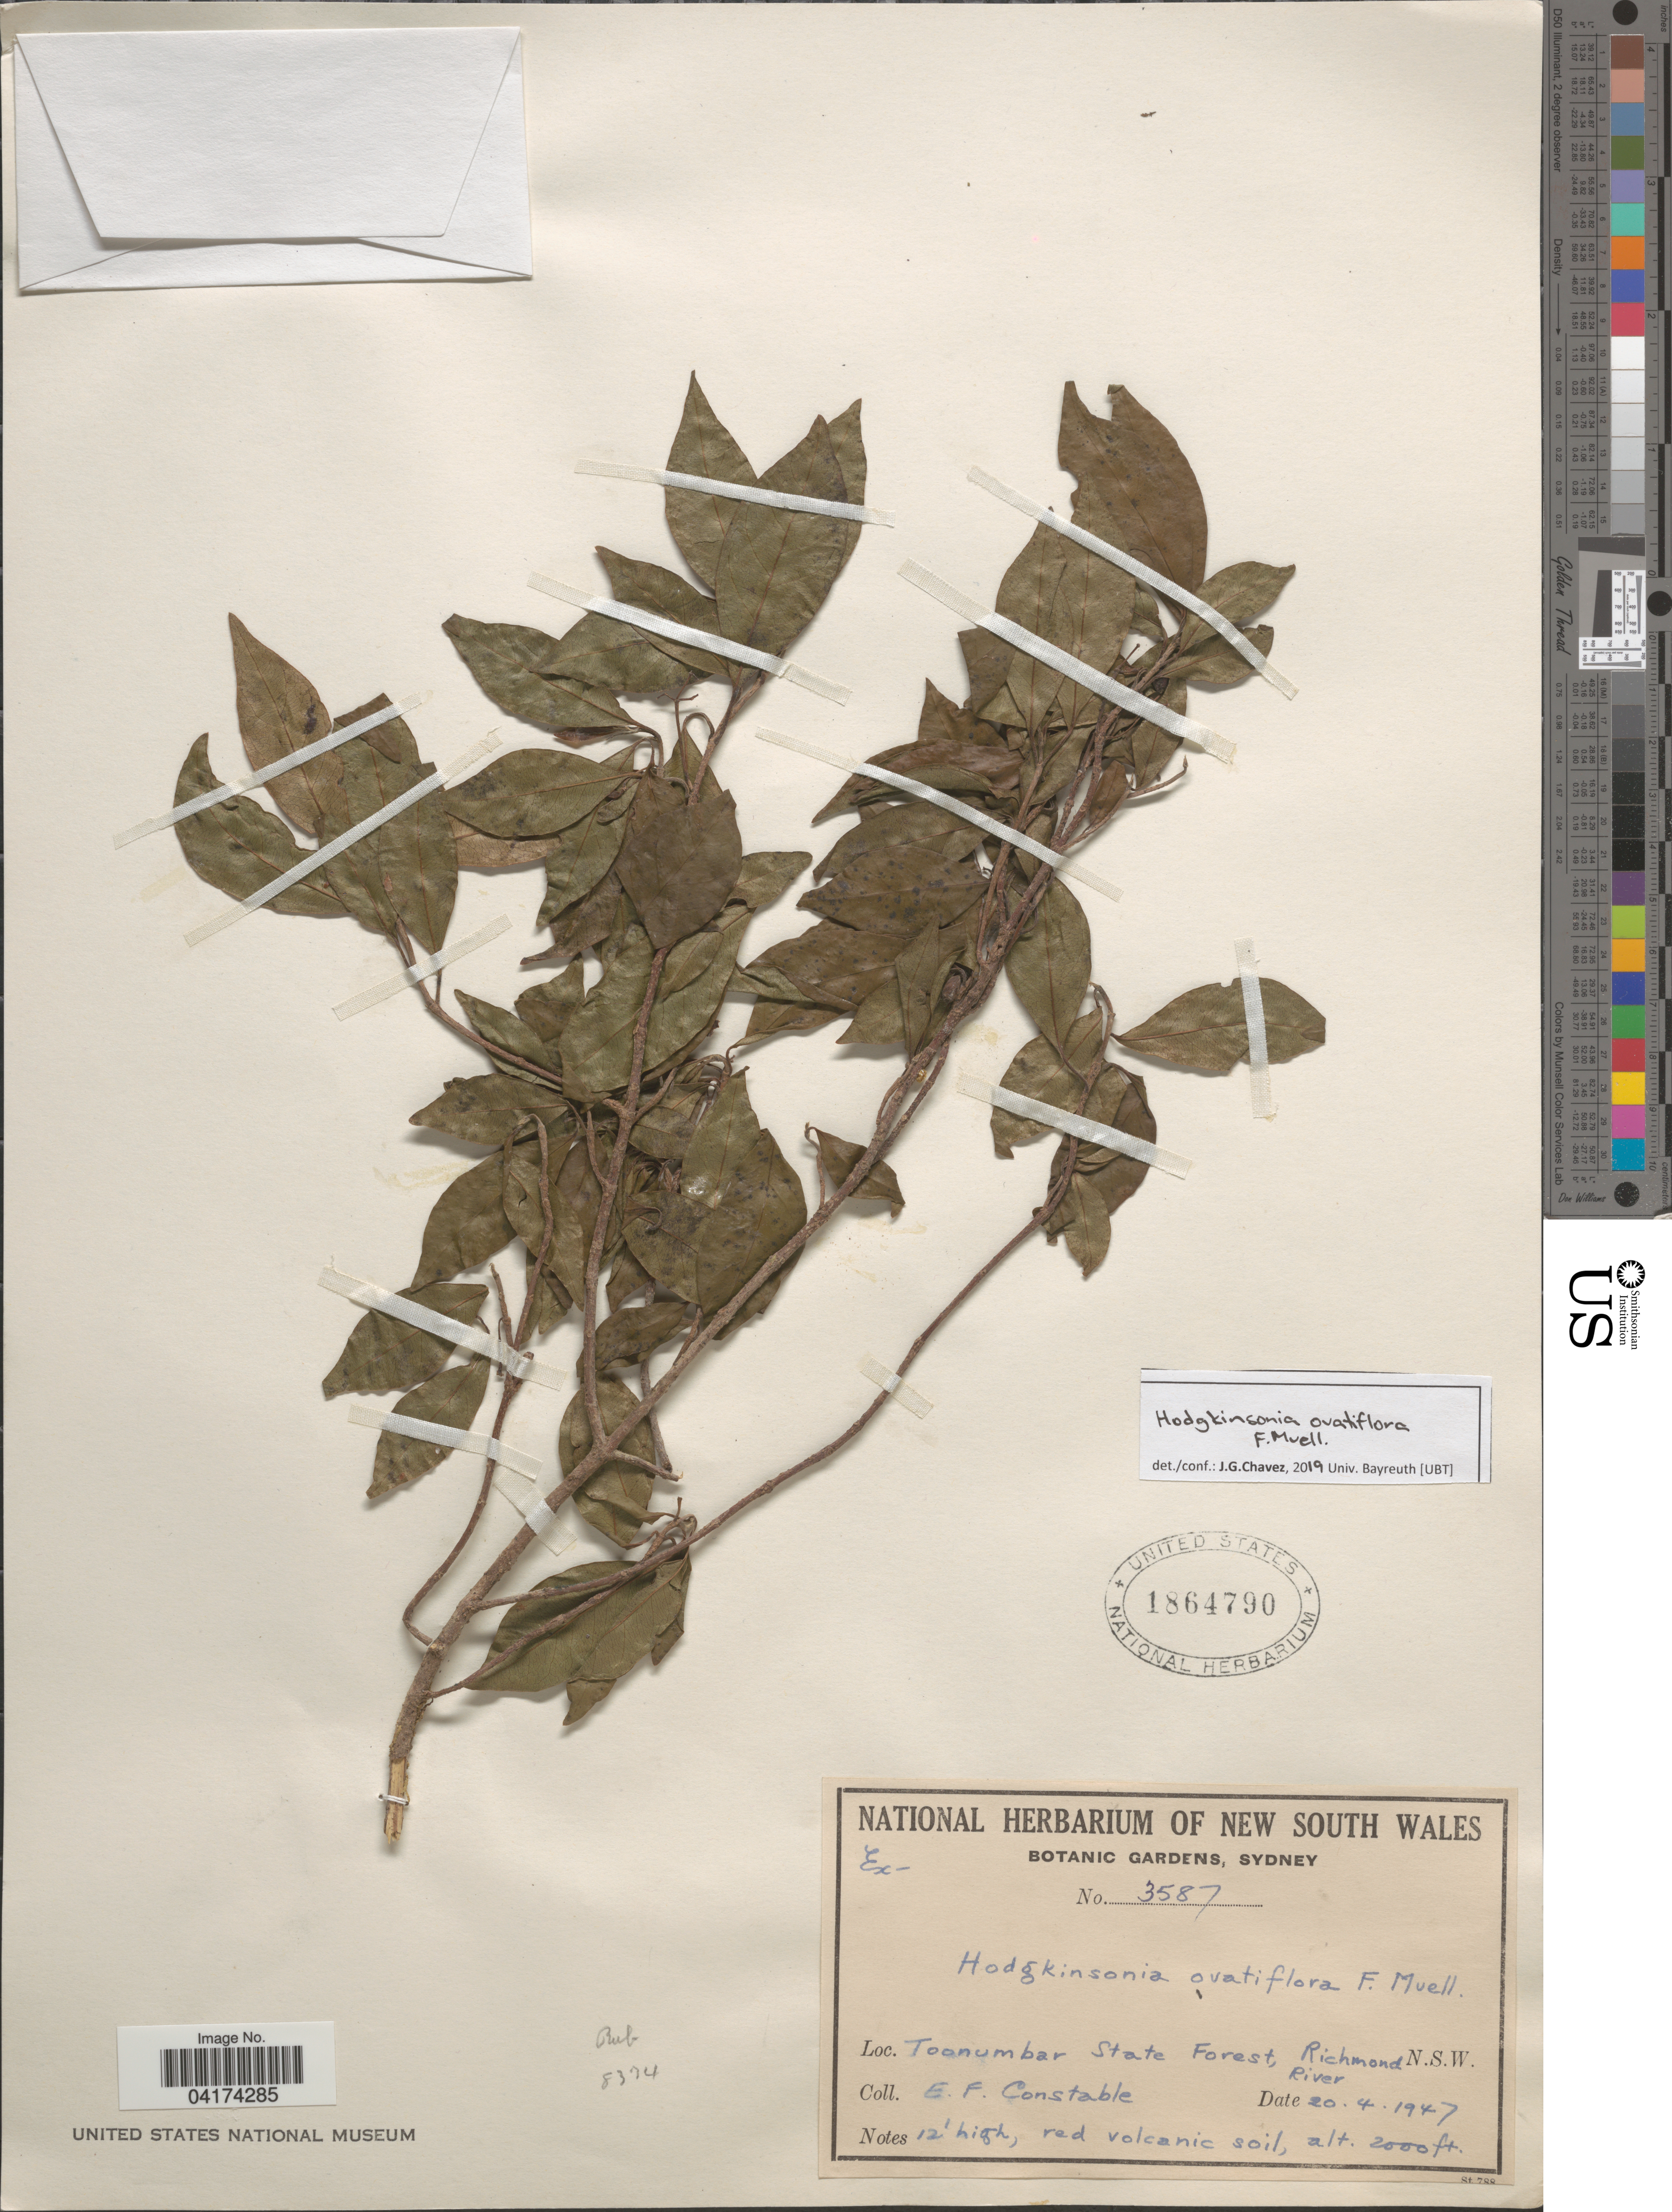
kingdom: Plantae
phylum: Tracheophyta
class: Magnoliopsida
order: Gentianales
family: Rubiaceae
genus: Hodgkinsonia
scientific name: Hodgkinsonia ovatiflora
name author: F. Muell.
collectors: E. F. Constable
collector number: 3587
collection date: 1947-04-20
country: Australia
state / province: New South Wales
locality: Toonumbar State Forest, Richmond River.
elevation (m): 610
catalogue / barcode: US 1864790